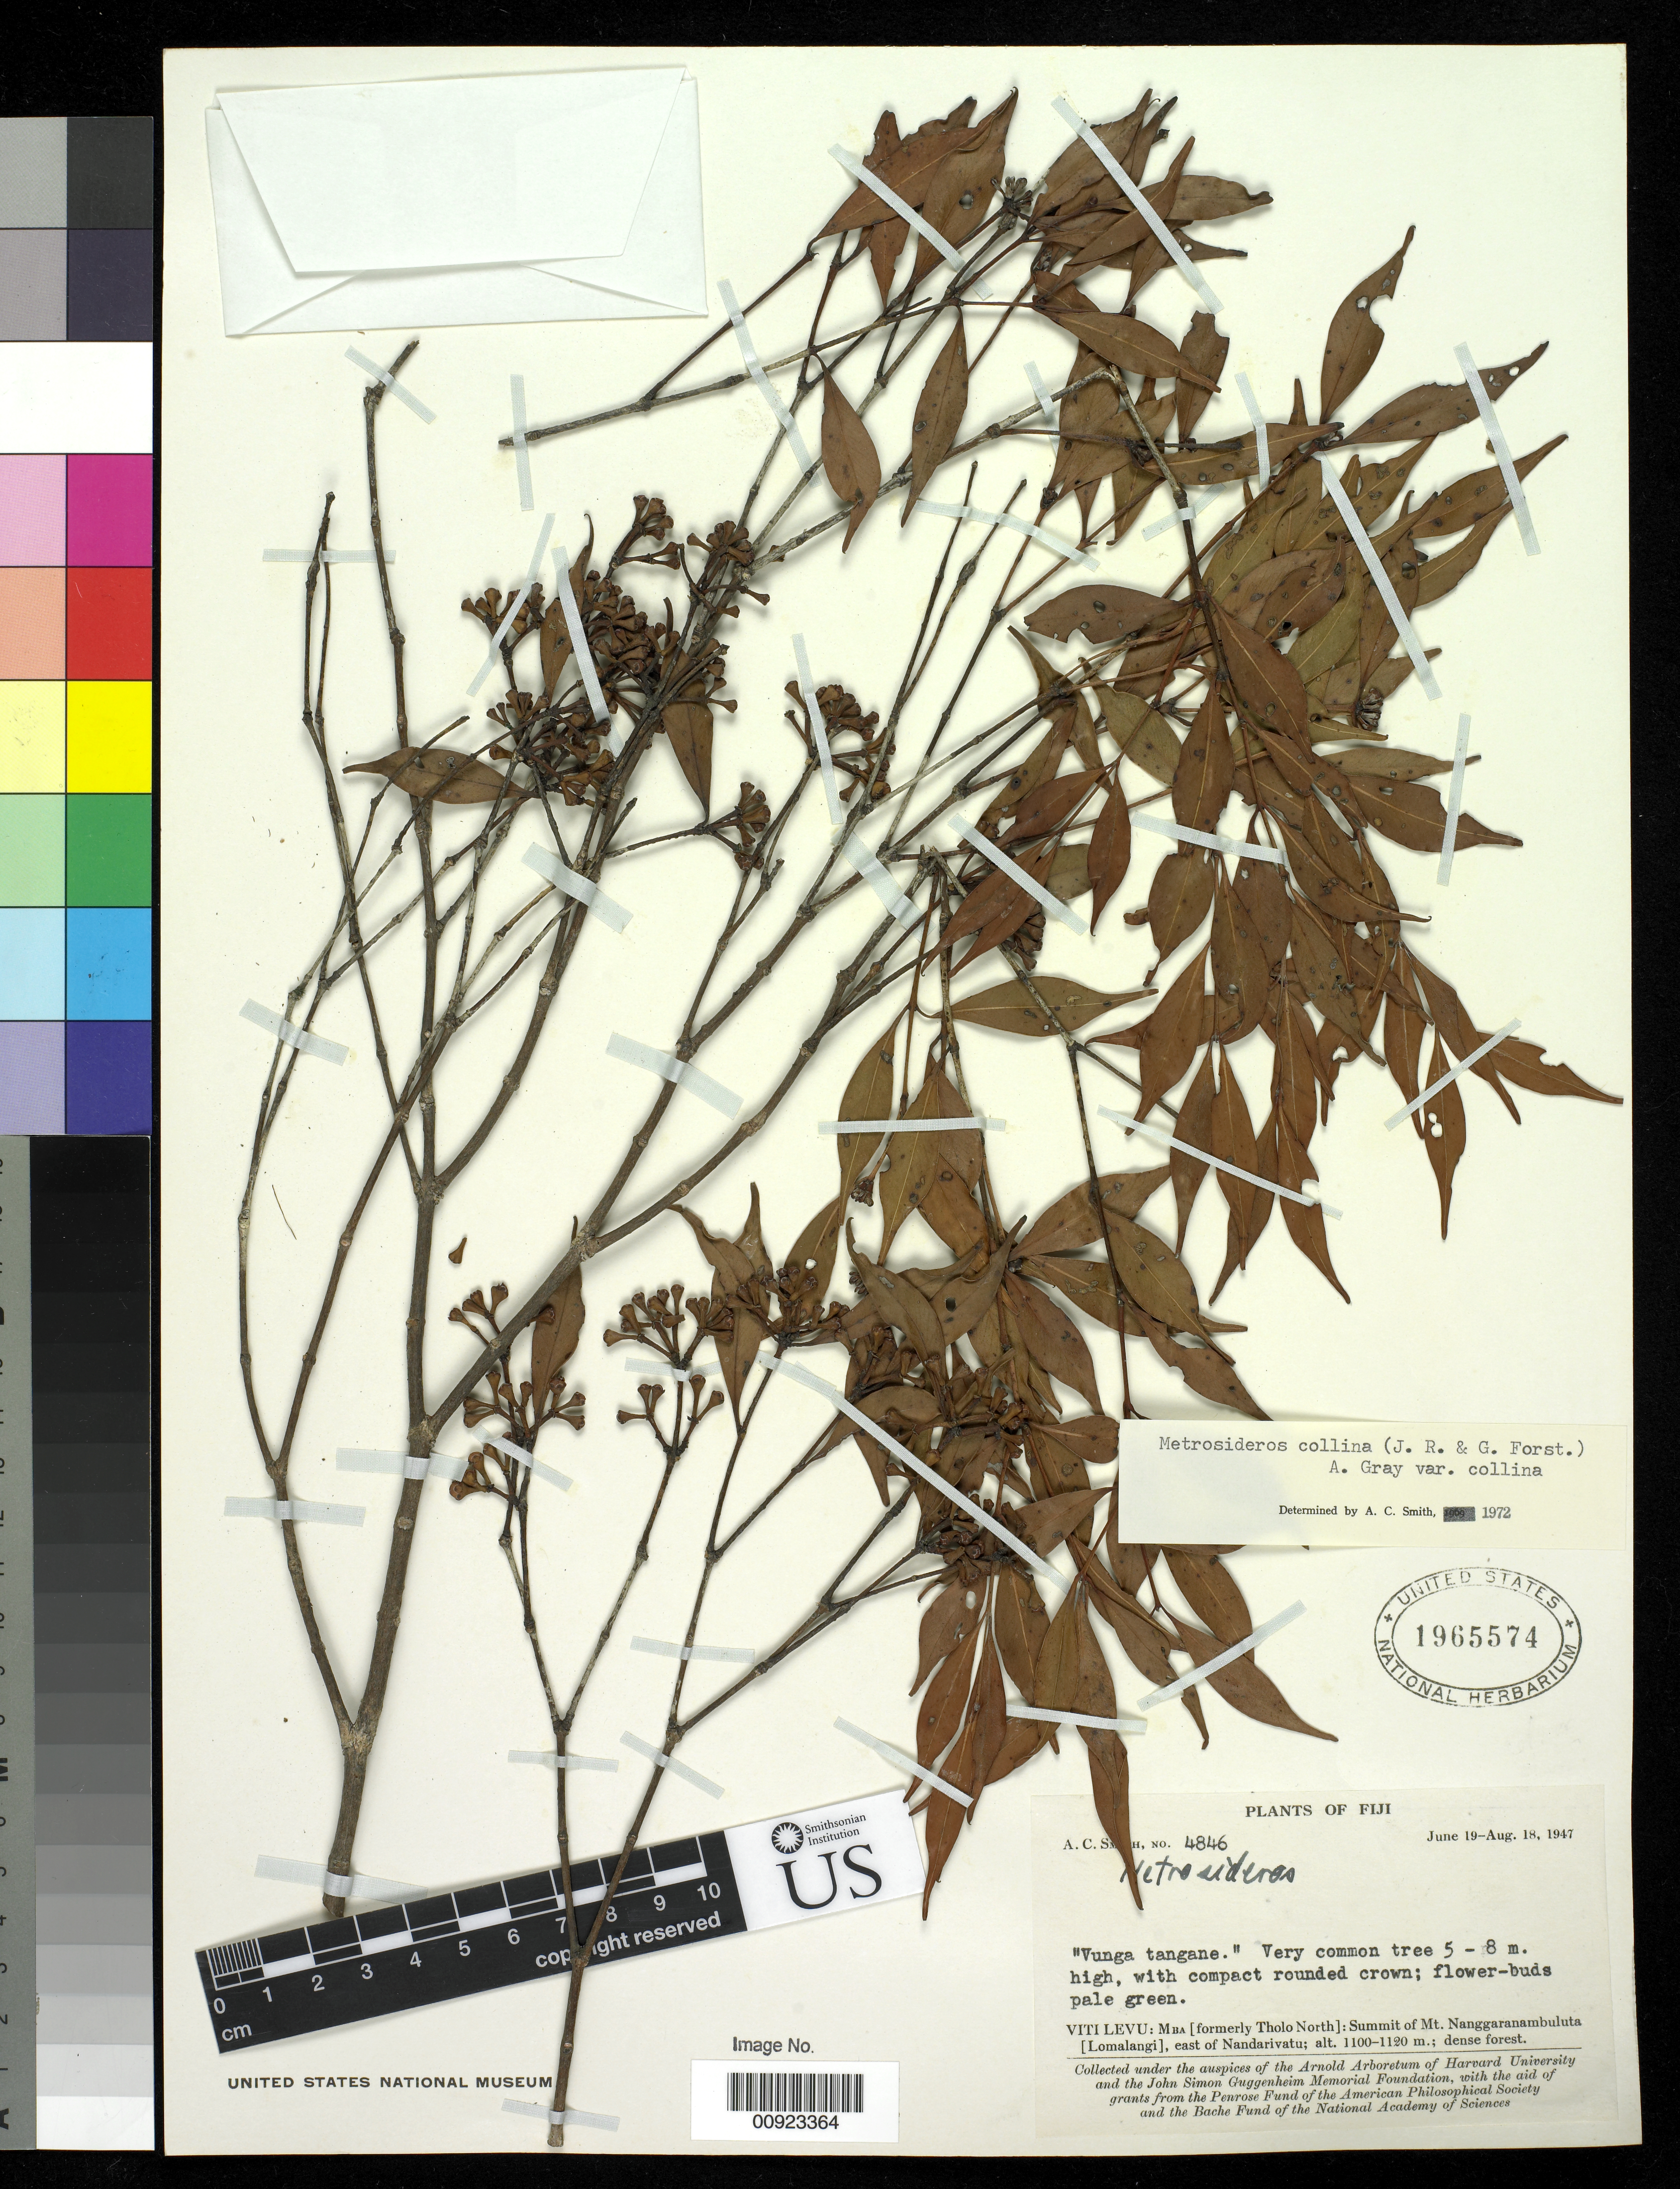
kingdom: Plantae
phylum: Tracheophyta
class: Magnoliopsida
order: Myrtales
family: Myrtaceae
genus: Metrosideros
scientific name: Metrosideros collina var. collina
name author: (J.R. Forst. & G. Forst.) A. Gray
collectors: C. A. Smith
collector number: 4846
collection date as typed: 19 Jun 1947 to 18 Aug 1947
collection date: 1947-06-19/1947-08-18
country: Fiji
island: Viti Levu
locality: Mba (formerly Tholo North): Summit of Mt. Nanggaranambuluta (Lomalangi), east of Nandarivatu.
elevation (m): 1100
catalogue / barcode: US 1965574